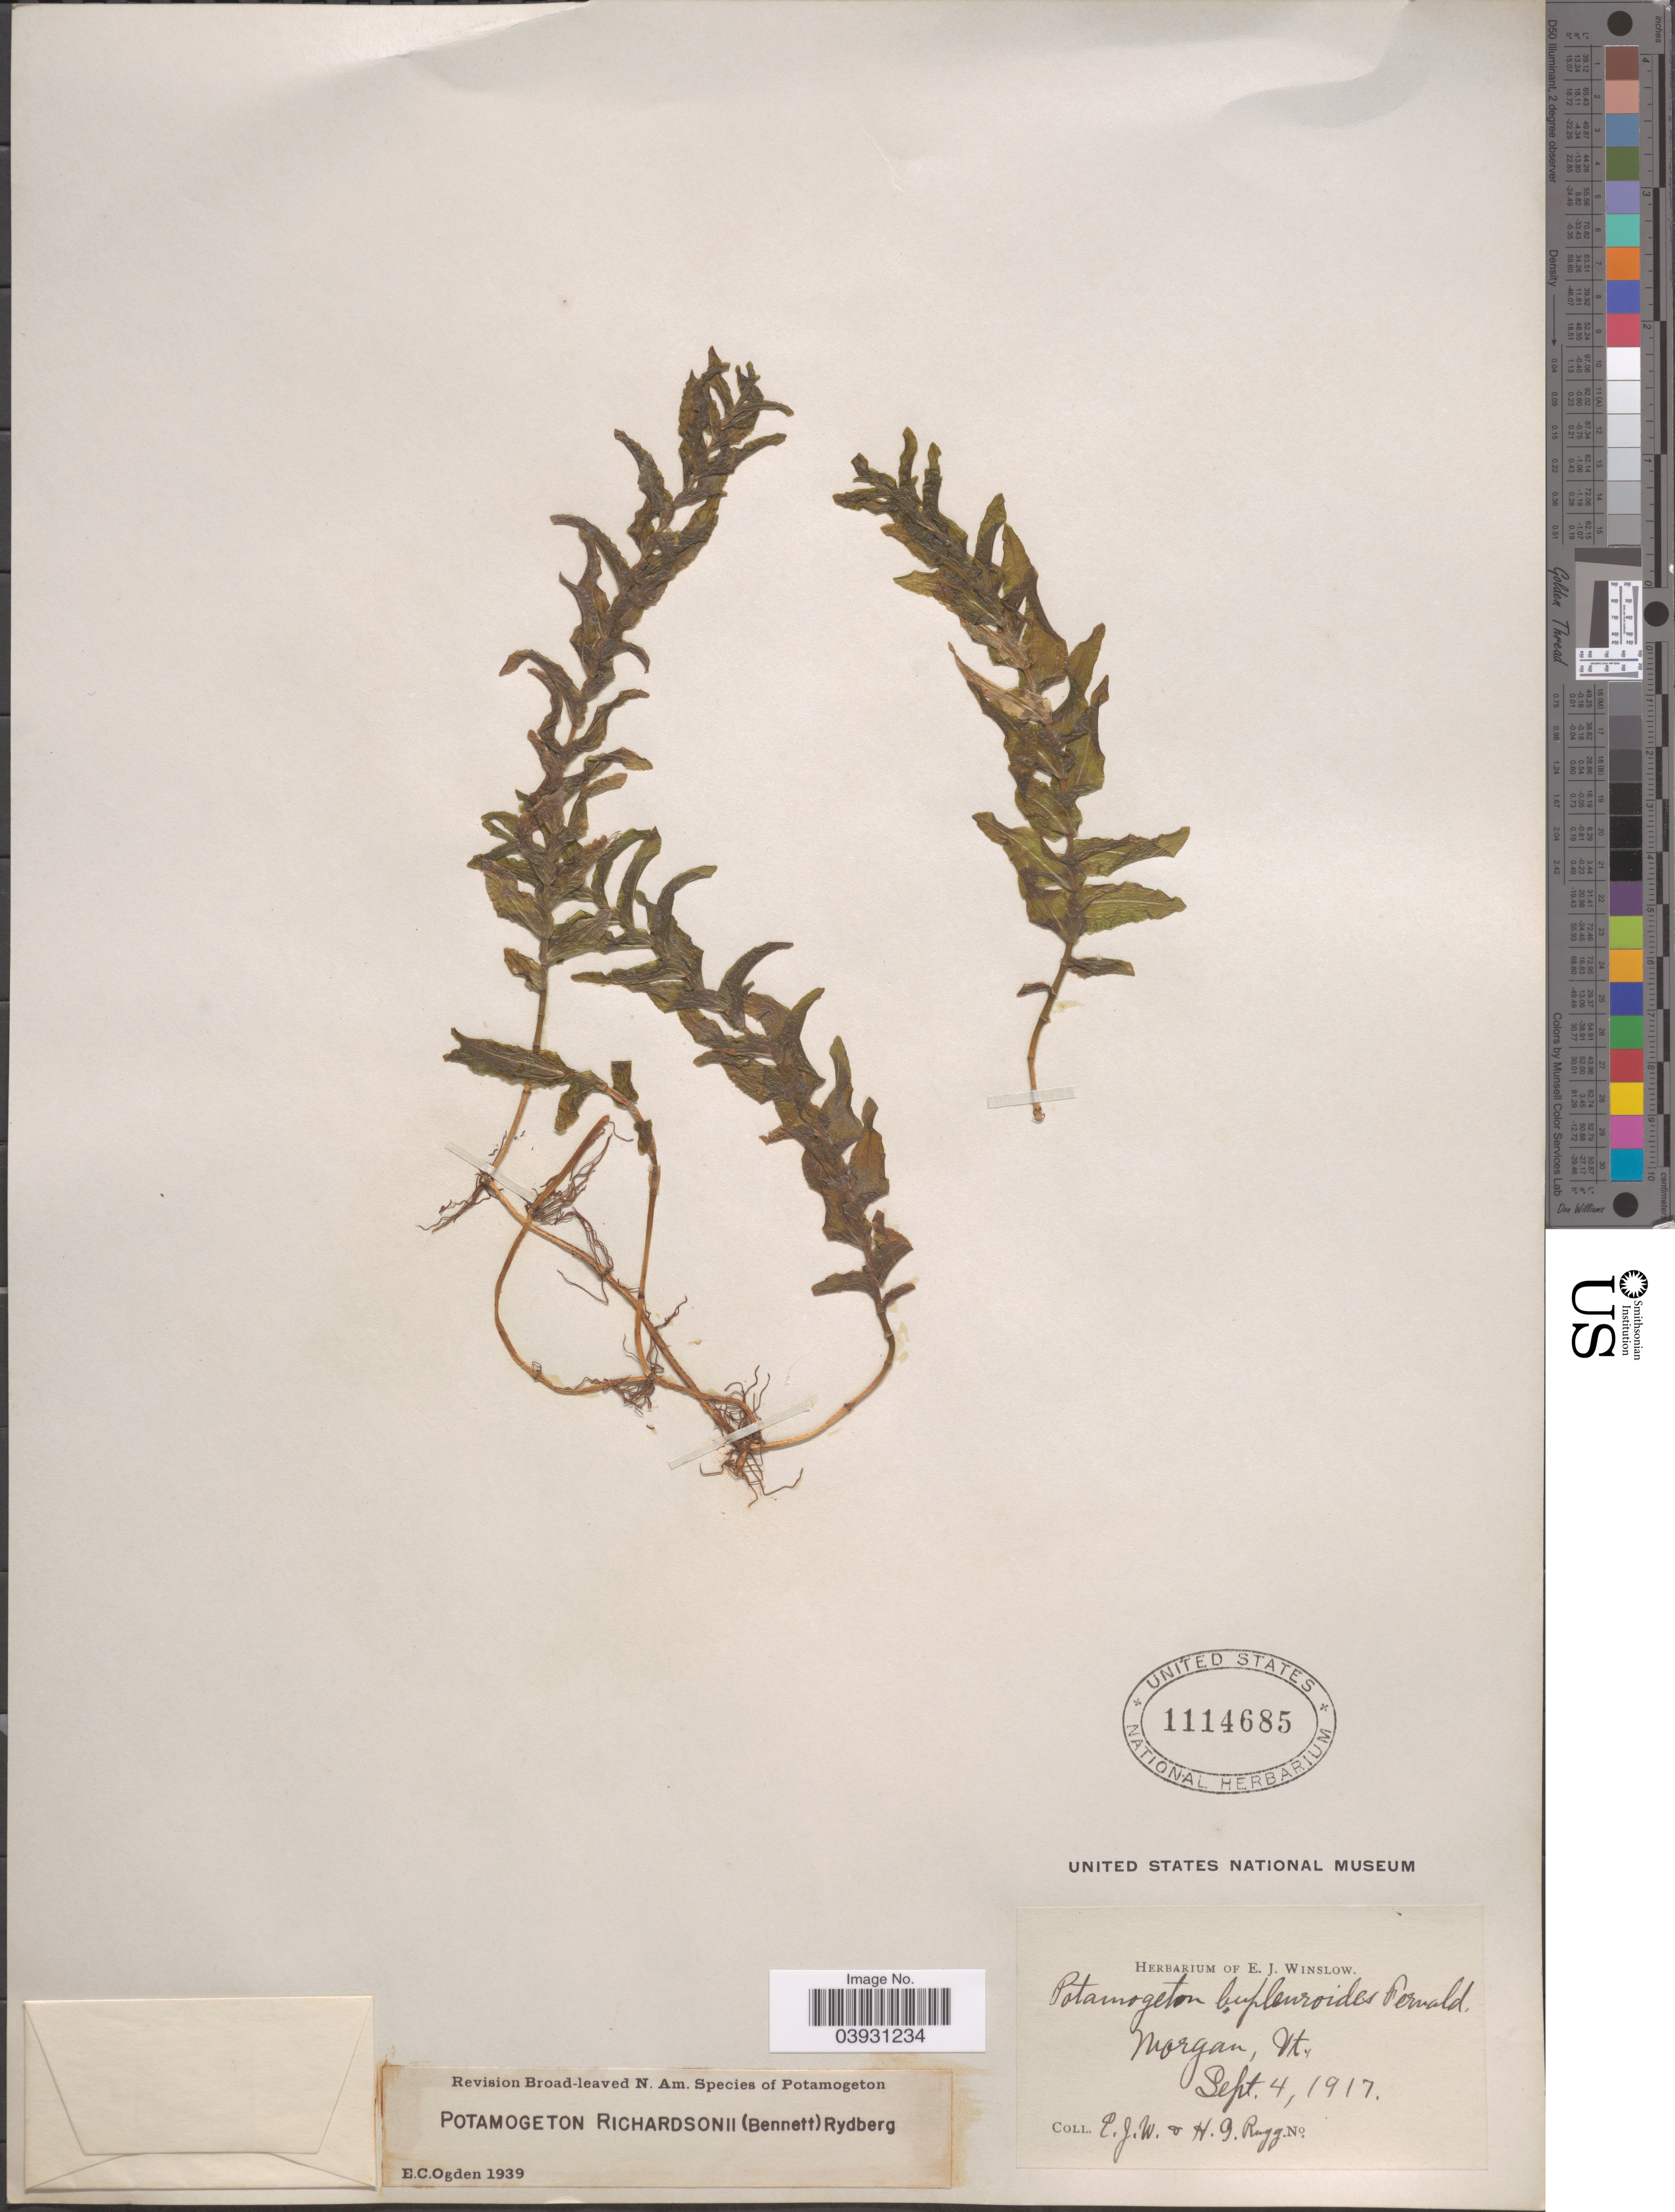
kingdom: Plantae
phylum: Tracheophyta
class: Liliopsida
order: Alismatales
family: Potamogetonaceae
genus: Potamogeton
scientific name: Potamogeton richardsonii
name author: (A.W. Benn.) Rydb.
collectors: E. Winslow & H. Rugg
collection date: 1917-09-04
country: United States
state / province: Vermont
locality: Morgan.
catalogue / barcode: US 1114685